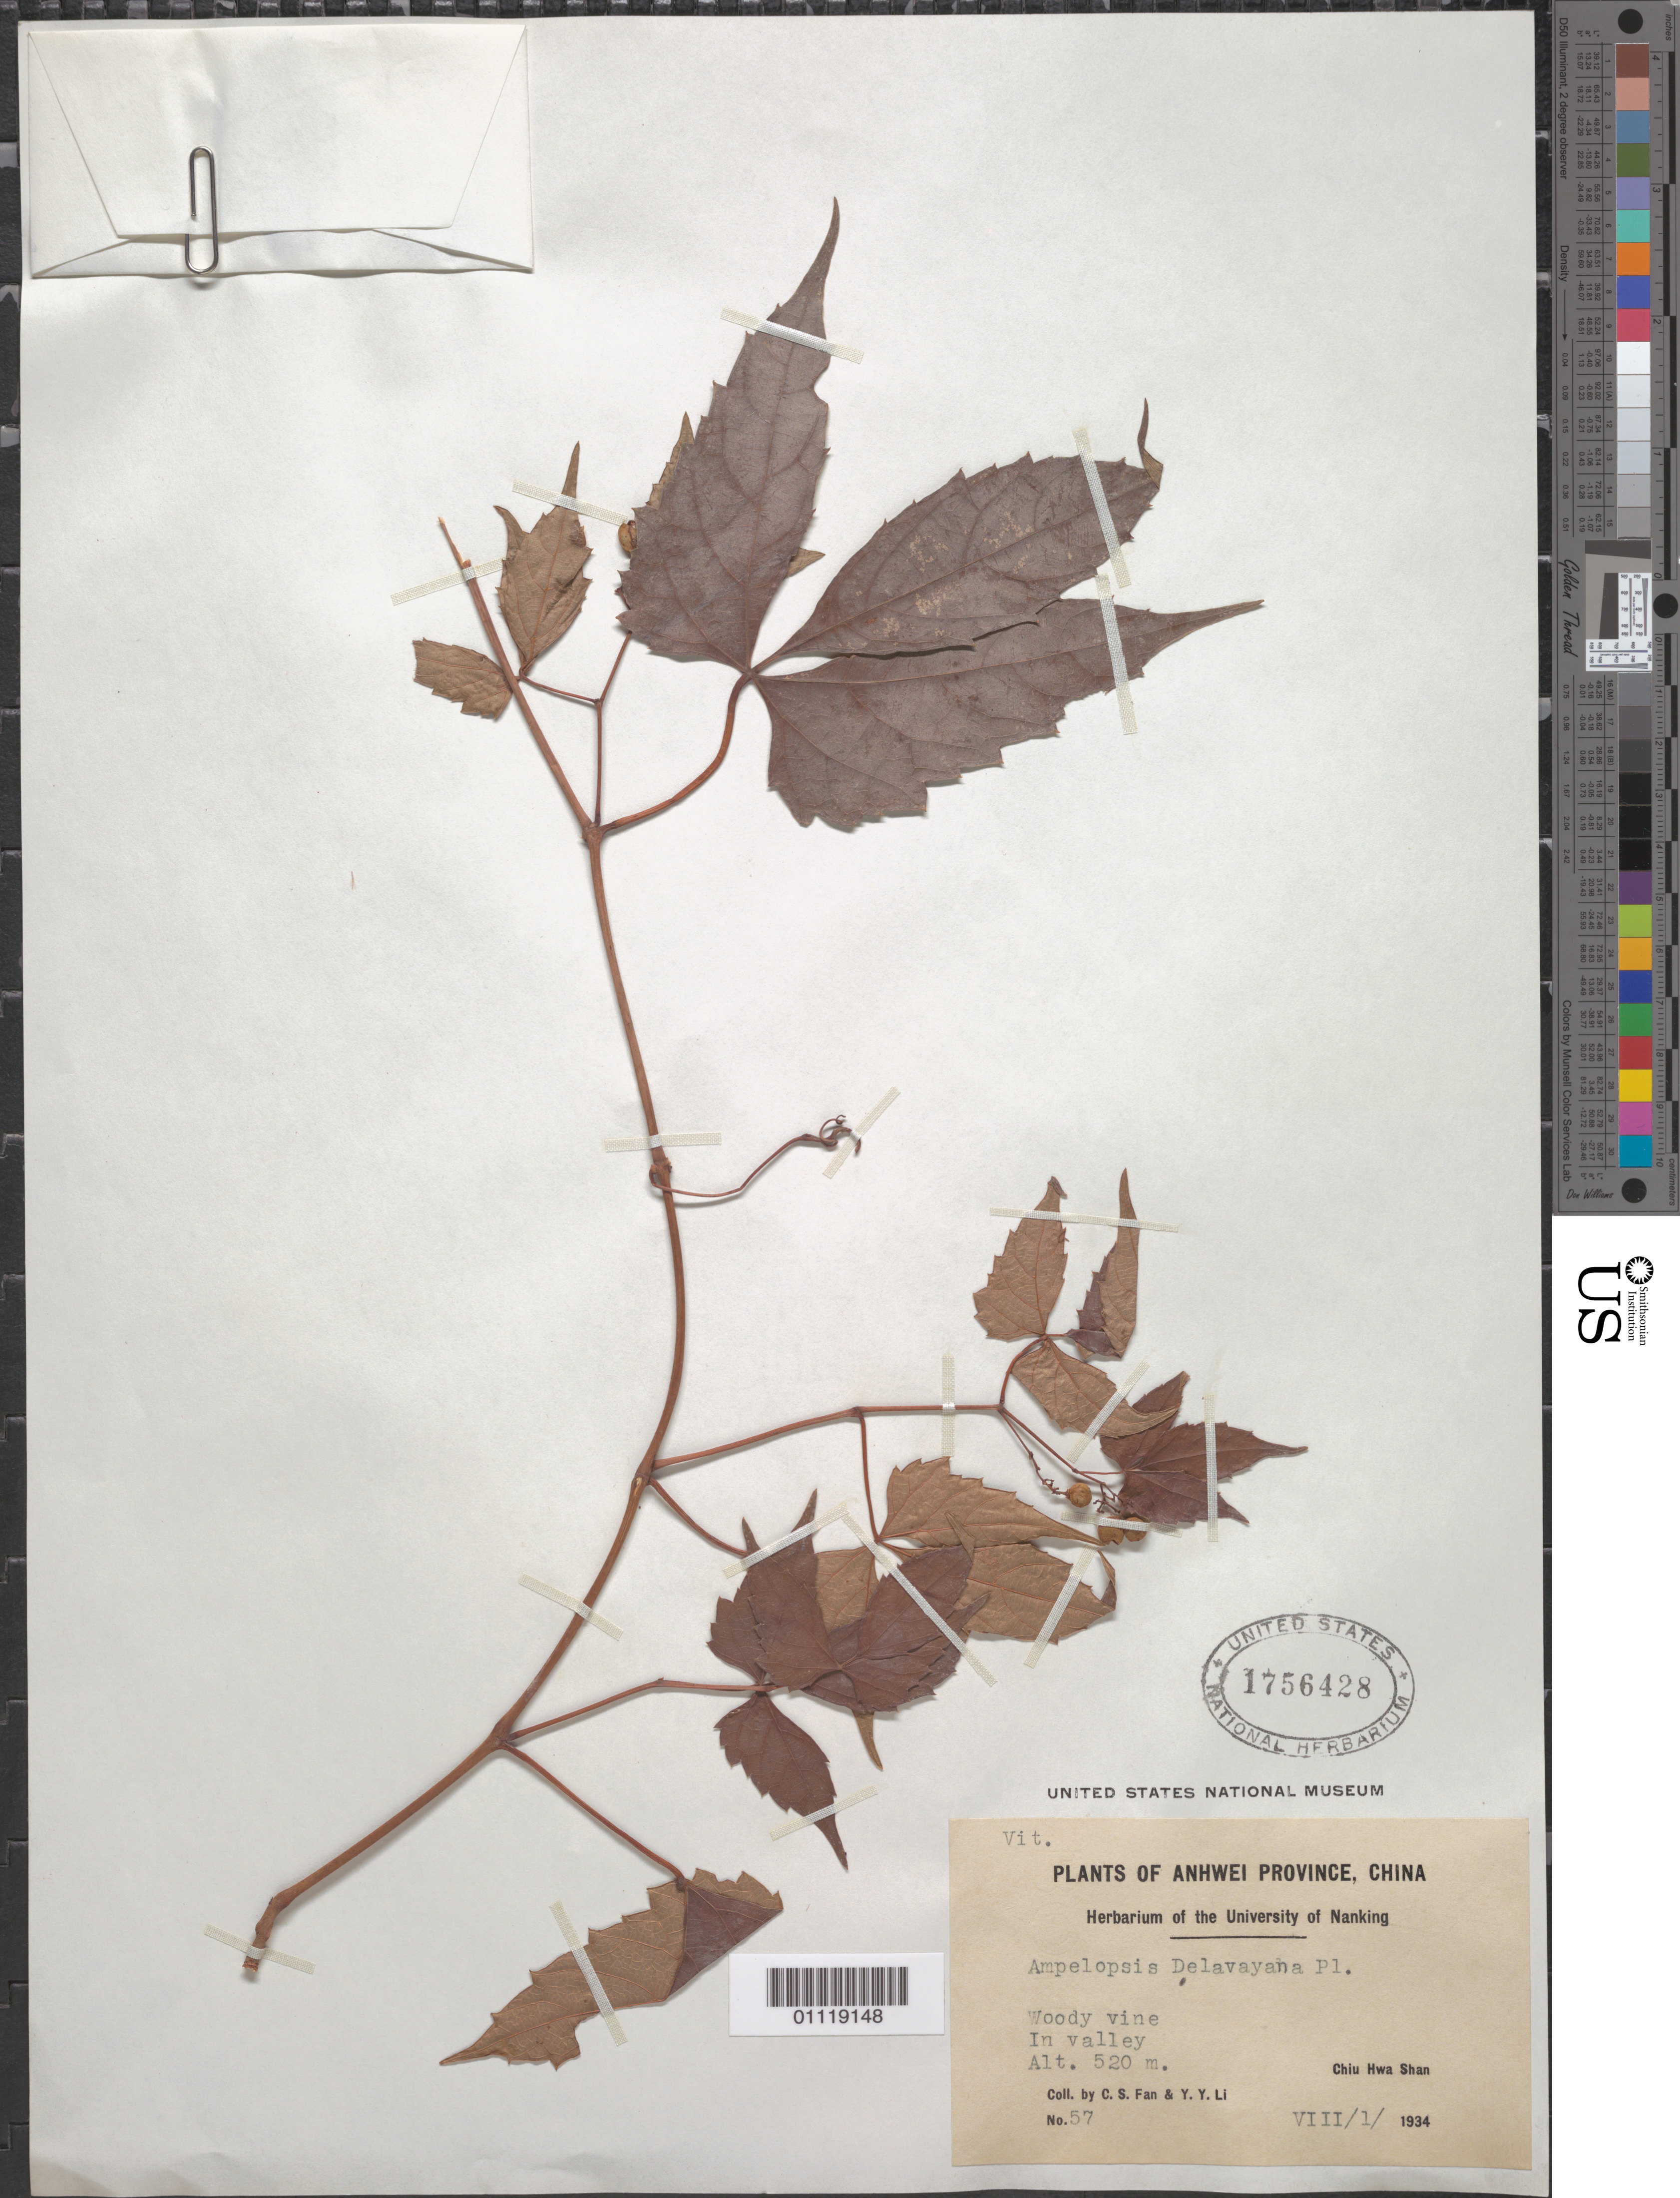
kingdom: Plantae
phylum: Tracheophyta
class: Magnoliopsida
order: Vitales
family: Vitaceae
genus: Ampelopsis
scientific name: Ampelopsis delavayana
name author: Planch.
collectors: C. S. Fan & Y. Y. Li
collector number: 57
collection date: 1934-08-01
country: China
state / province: Anhui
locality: Chiu Hwa Shan.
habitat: Woody vine, in valley.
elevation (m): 520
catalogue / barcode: US 1756428